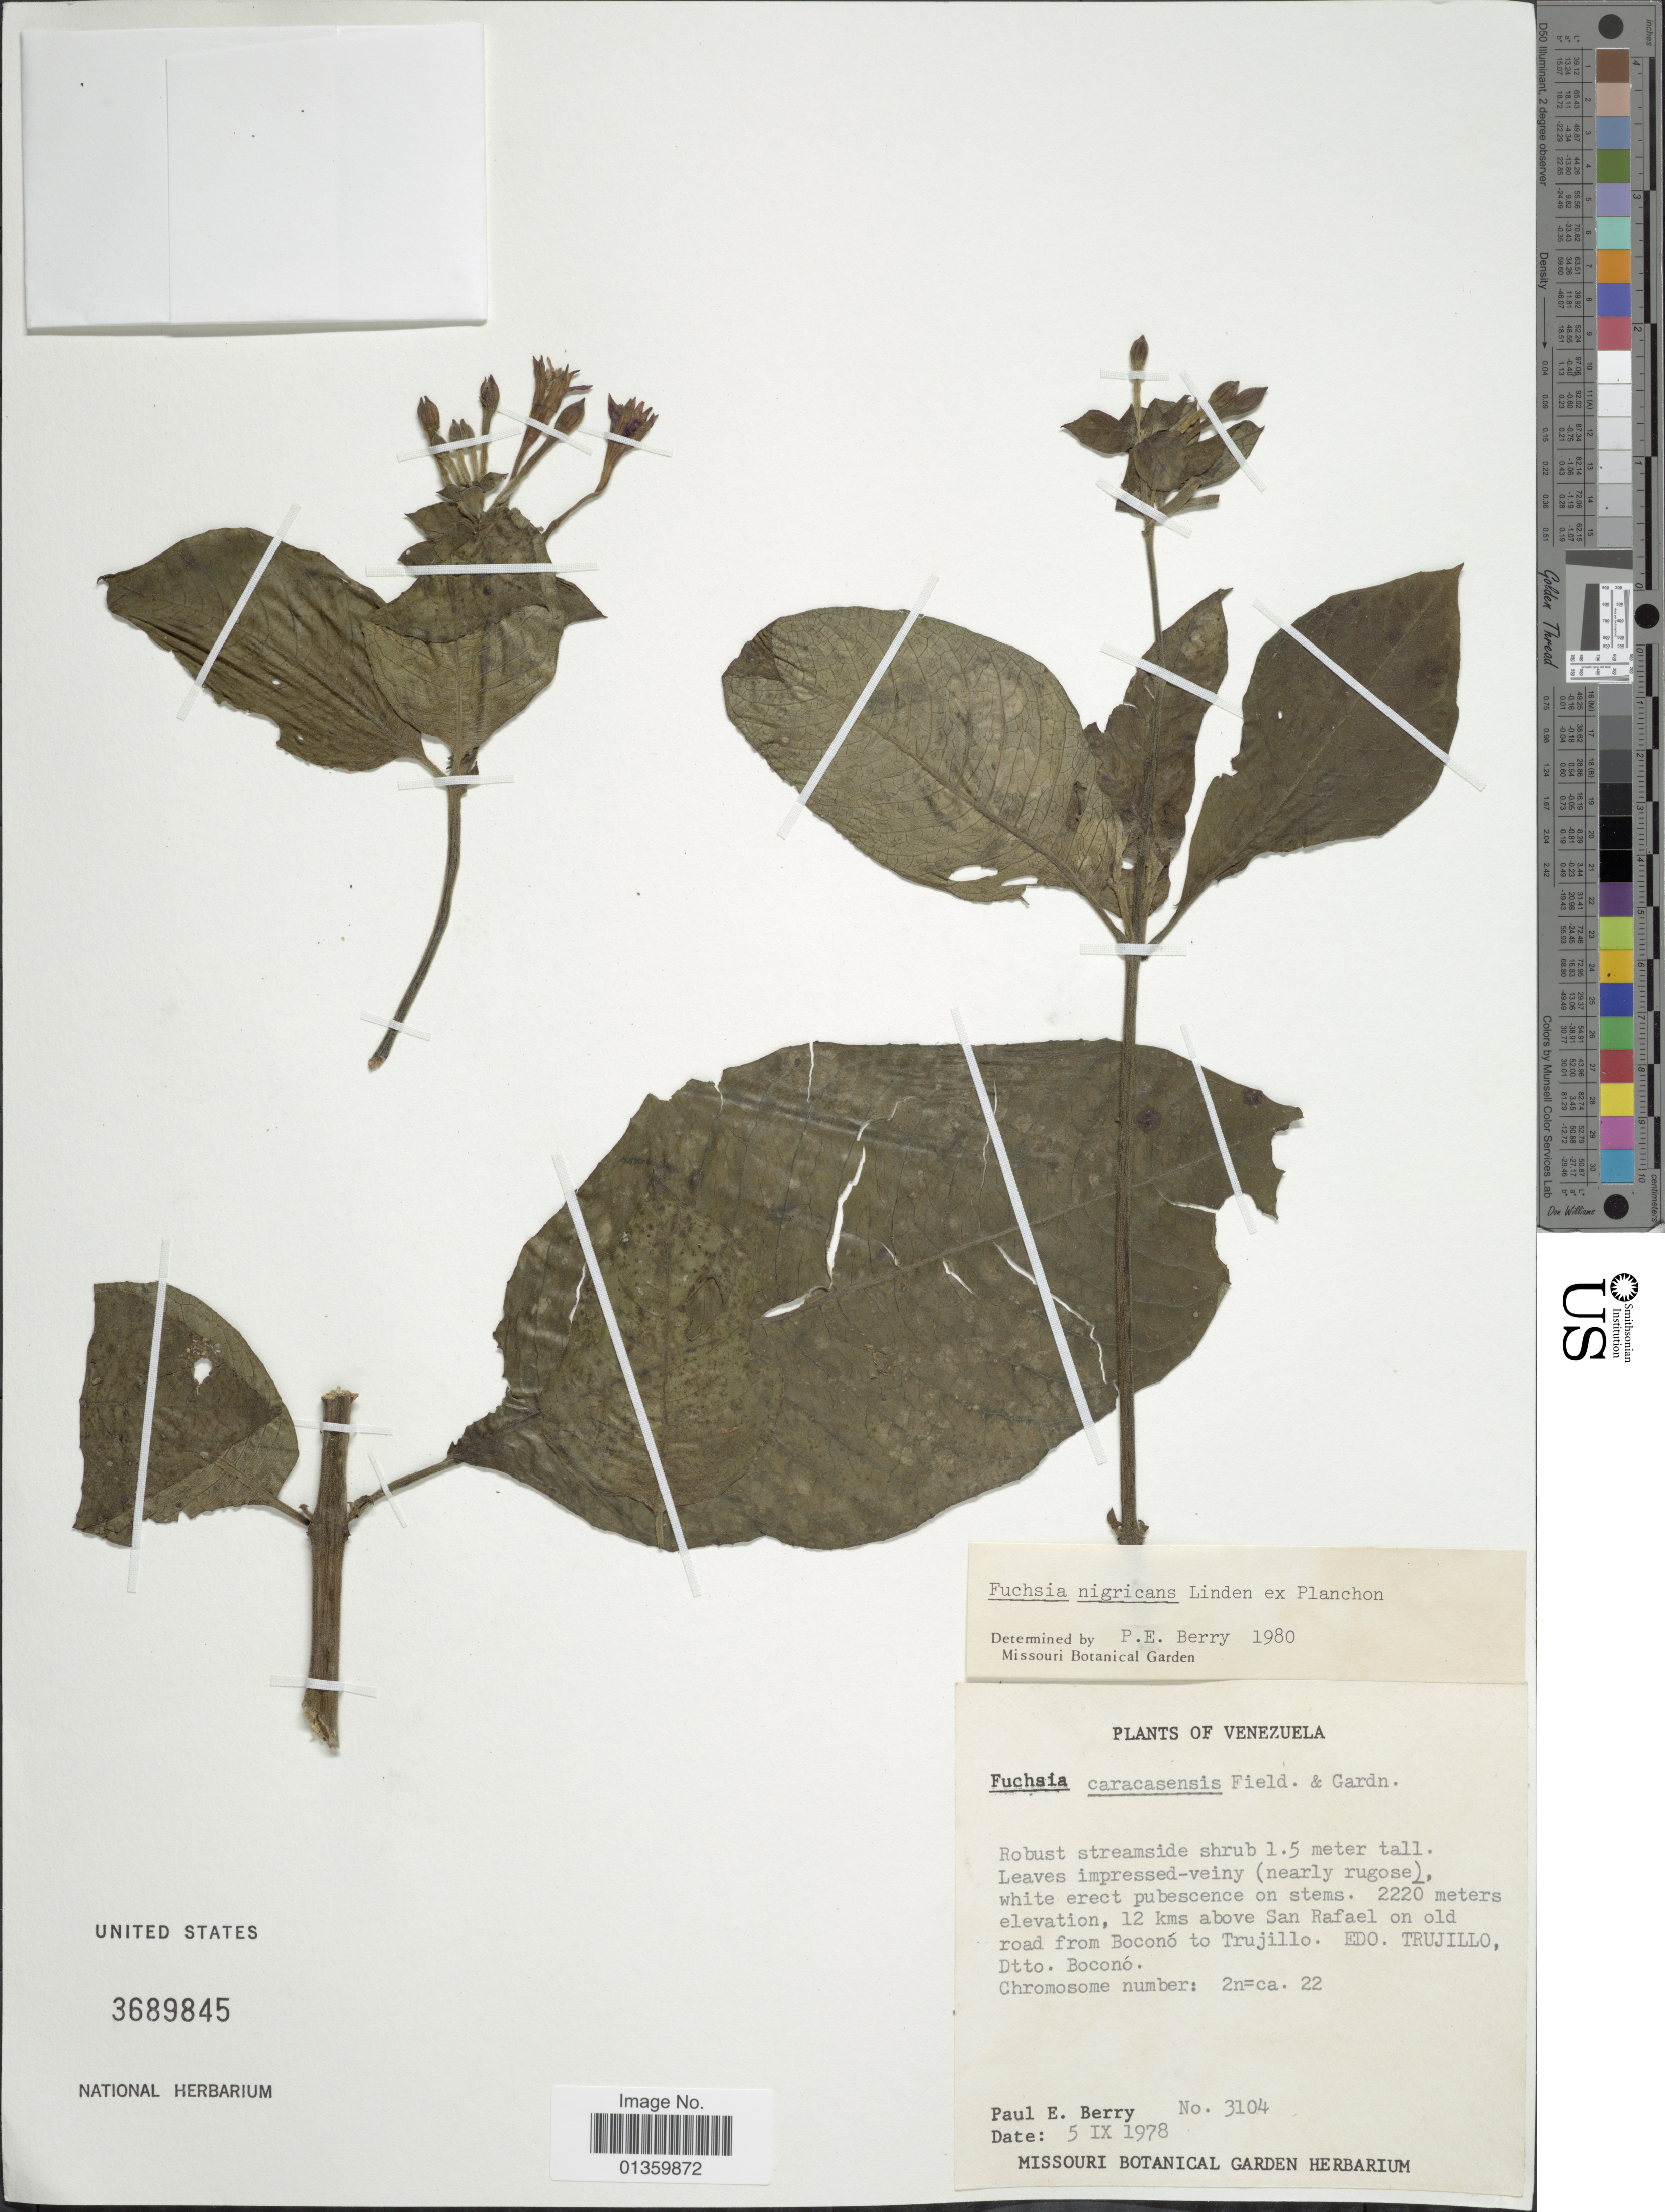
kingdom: Plantae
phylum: Tracheophyta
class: Magnoliopsida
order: Myrtales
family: Onagraceae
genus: Fuchsia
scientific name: Fuchsia nigricans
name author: Linden ex Planch.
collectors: P. E. Berry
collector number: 3104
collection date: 1978-09-05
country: Venezuela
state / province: Trujillo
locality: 12 kms above San Rafael on old road from Boconó to Trujillo. Dtto. Boconó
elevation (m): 2220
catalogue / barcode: US 3689845